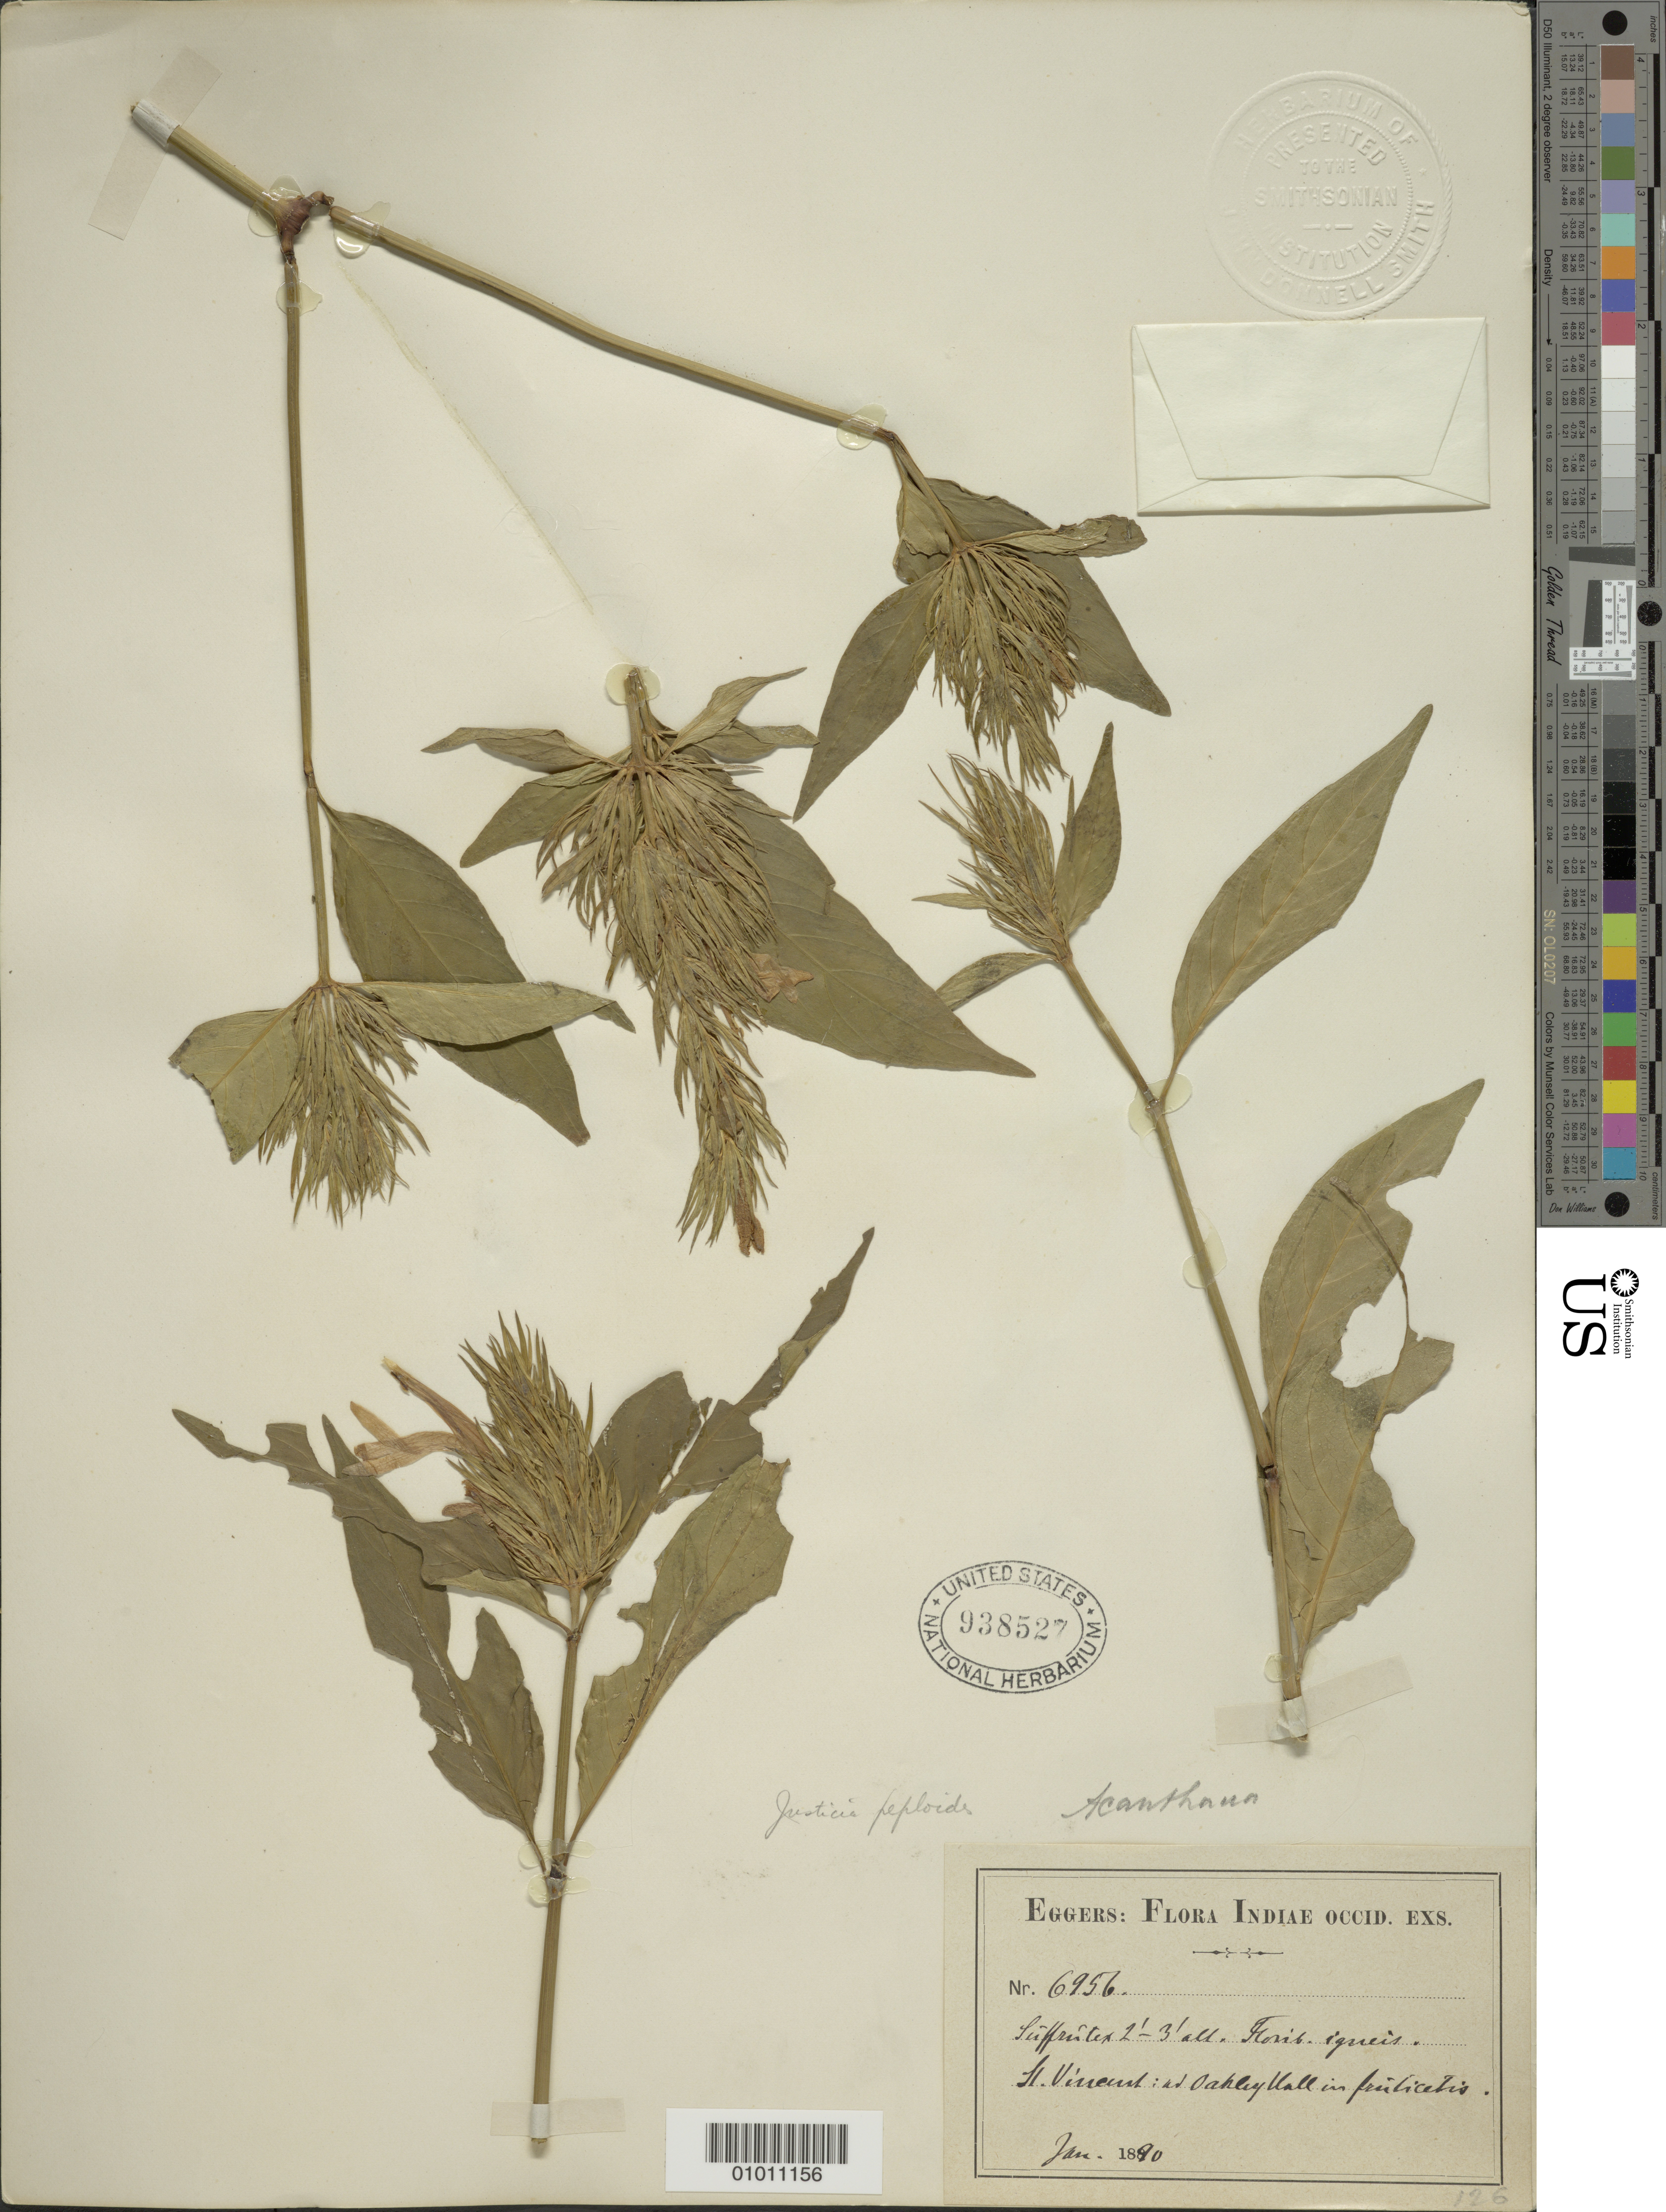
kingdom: Plantae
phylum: Tracheophyta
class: Magnoliopsida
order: Lamiales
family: Acanthaceae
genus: Justicia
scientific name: Justicia sphaerosperma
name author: Vahl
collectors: H. F. A. von Eggers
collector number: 6956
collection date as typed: Jan 1890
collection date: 1890-01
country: St. Vincent - Grenadines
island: St. Vincent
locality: Oakley Hall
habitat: In fruticetis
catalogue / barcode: US 938527